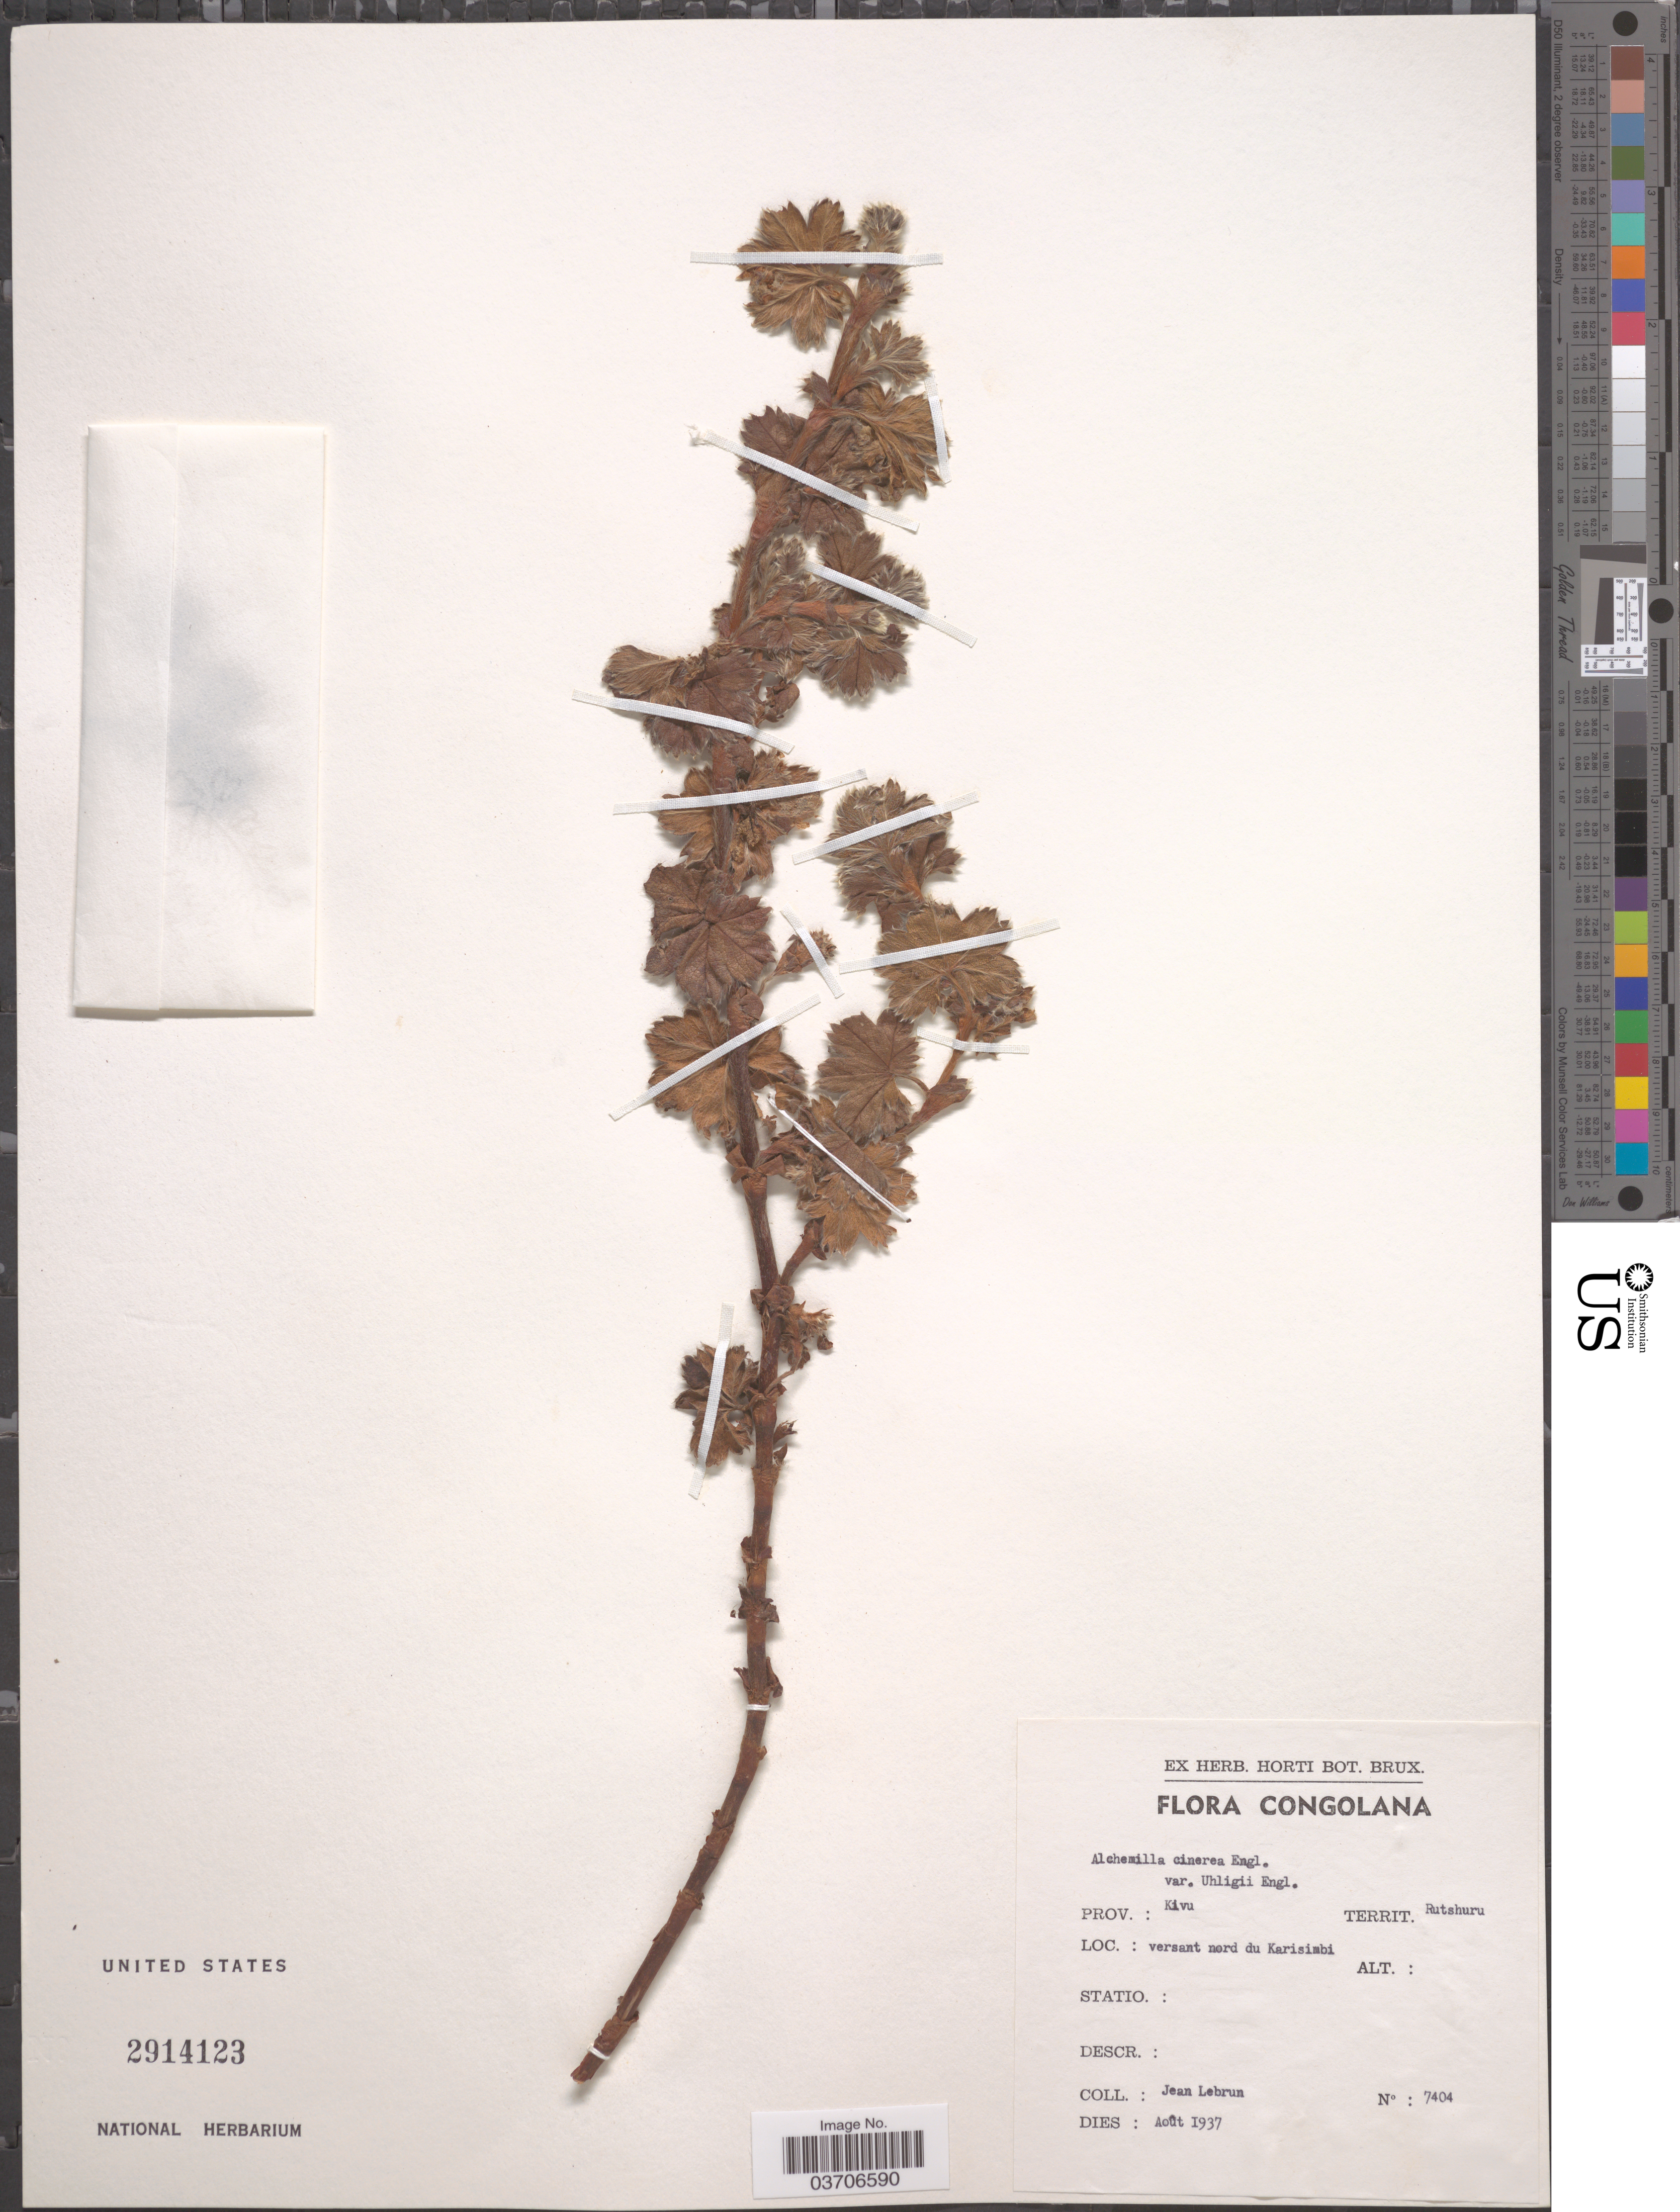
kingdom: Plantae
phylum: Tracheophyta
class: Magnoliopsida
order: Rosales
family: Rosaceae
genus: Alchemilla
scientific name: Alchemilla cinerea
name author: Engl.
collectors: J. A. Lebrun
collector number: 7404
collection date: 1937-08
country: Congo, Democratic Republic of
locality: Congolana. Versant nord du Karisimbi.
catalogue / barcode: US 2914123